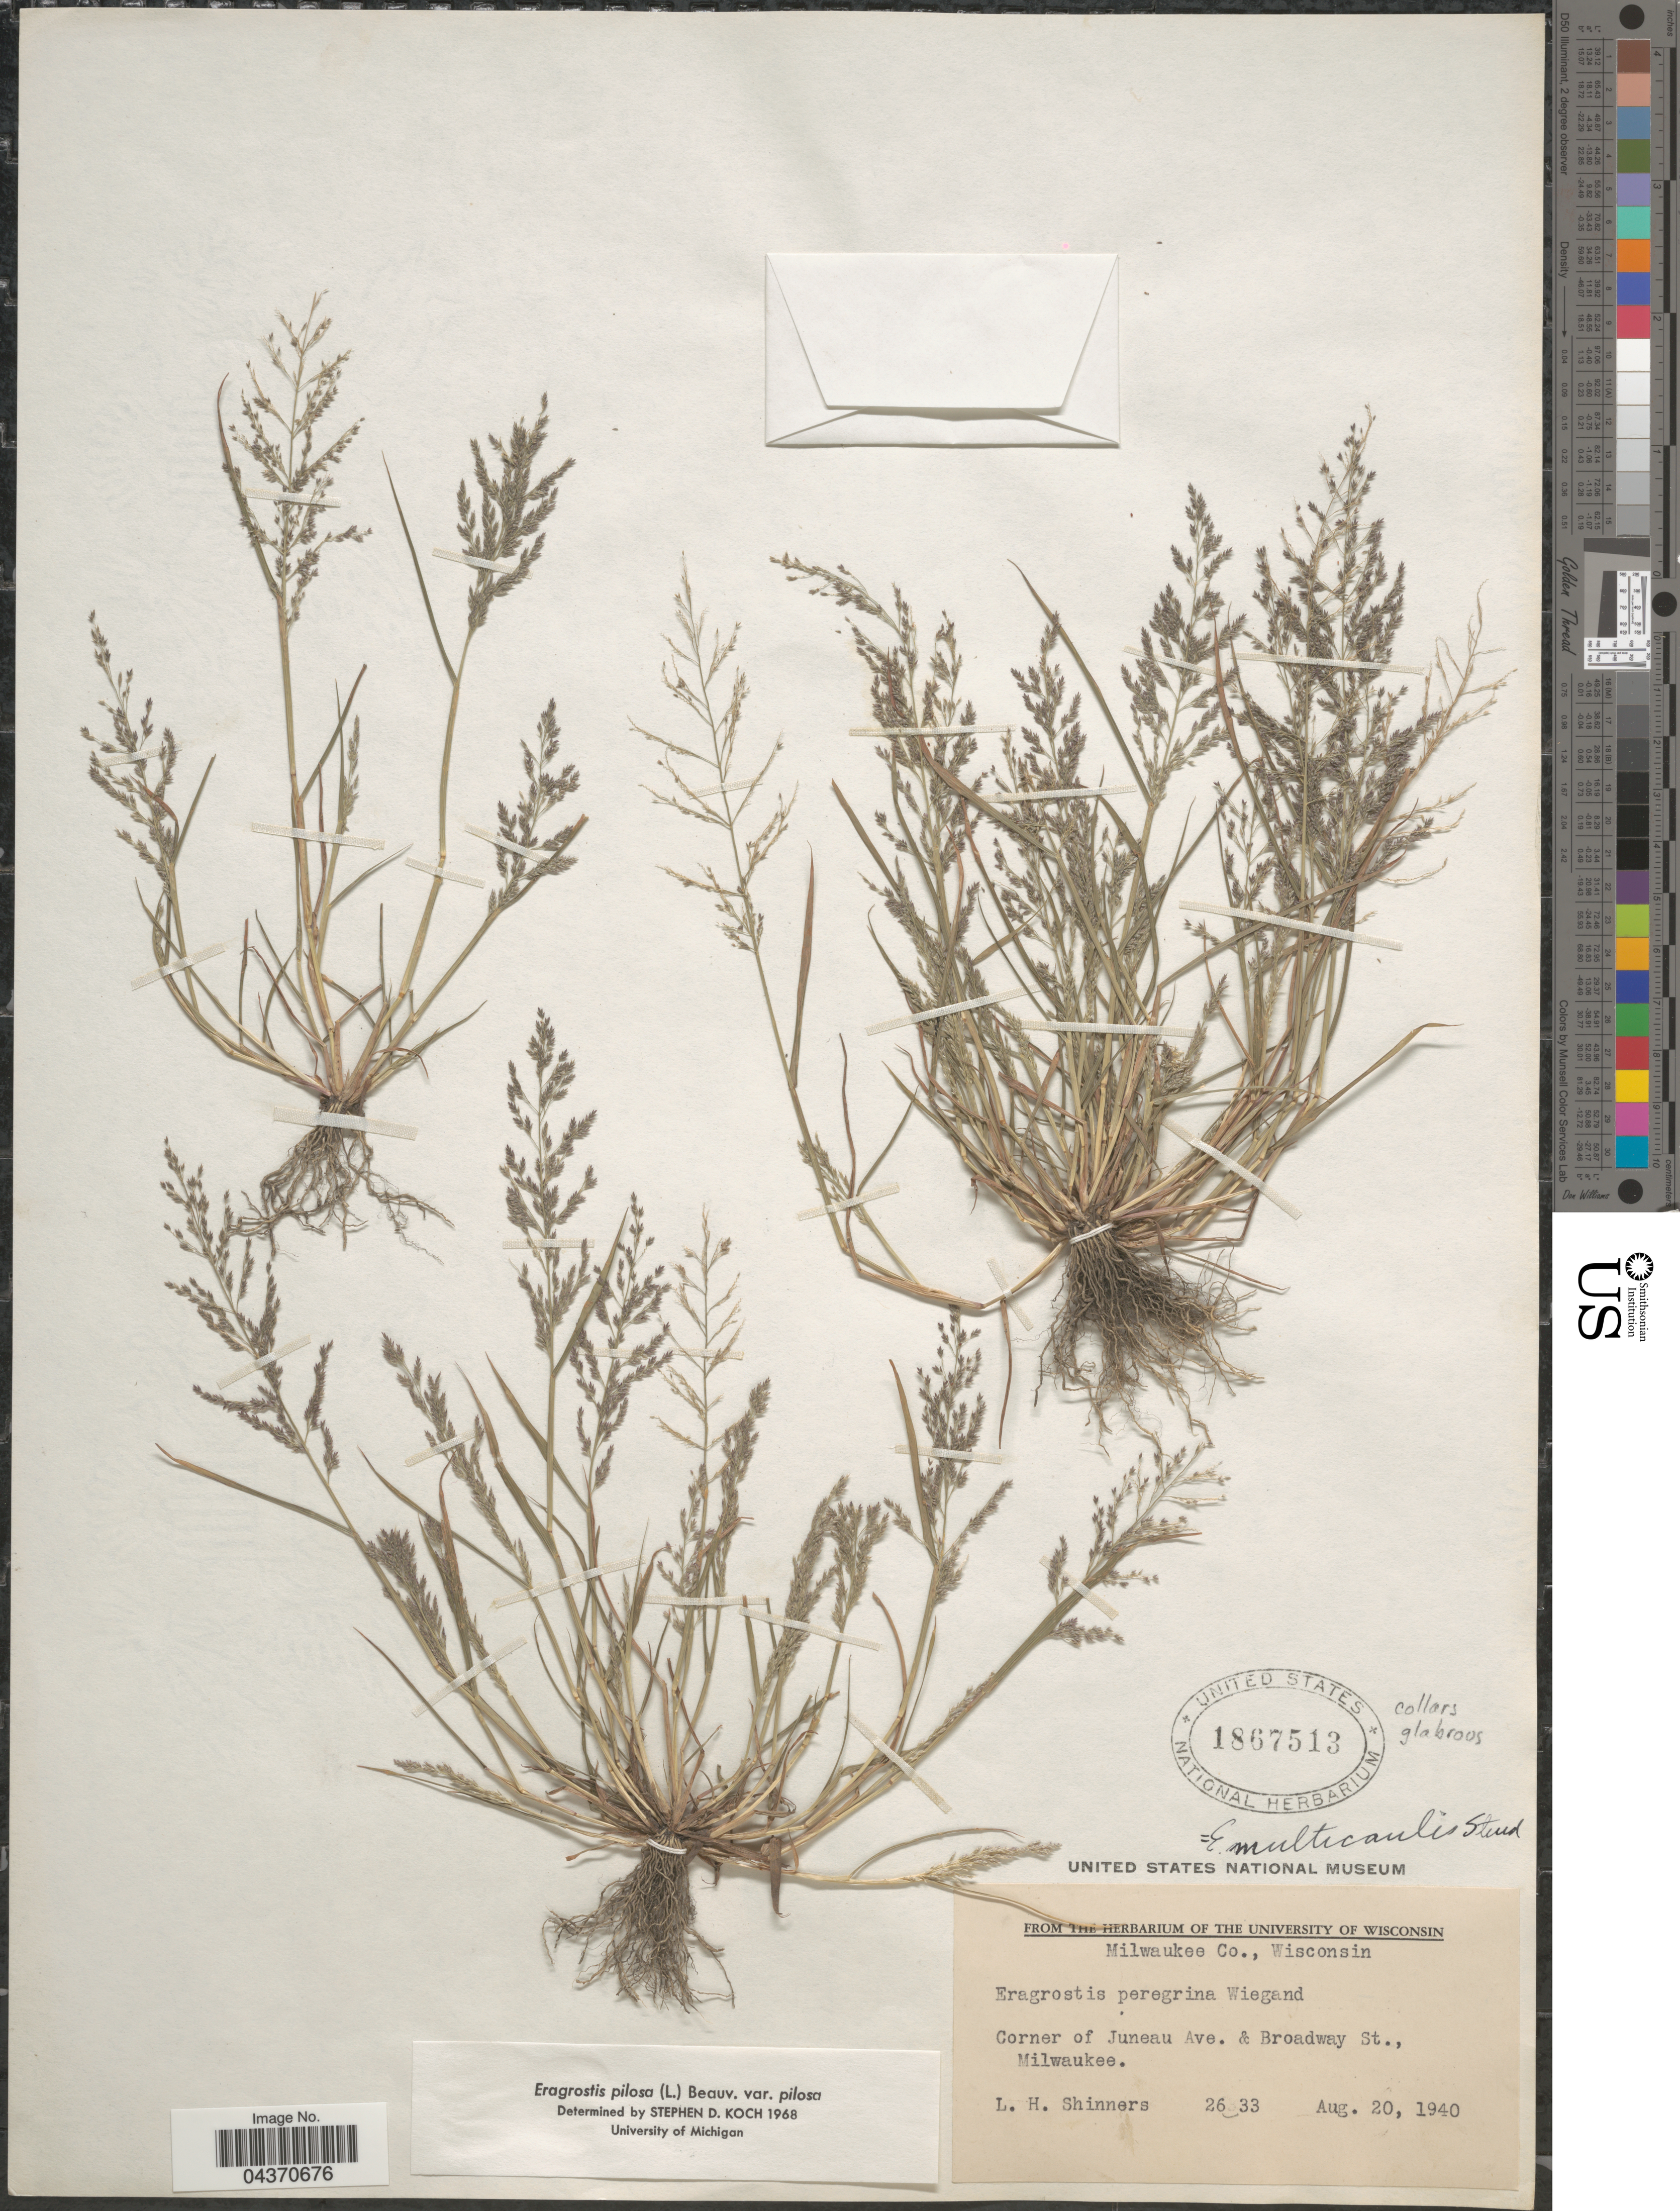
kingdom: Plantae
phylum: Tracheophyta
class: Liliopsida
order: Poales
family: Poaceae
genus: Eragrostis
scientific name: Eragrostis pilosa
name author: (L.) P. Beauv.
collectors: L. H. Shinners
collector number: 2633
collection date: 1940-08-20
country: United States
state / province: Wisconsin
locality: Milwaukee Co. Corner of Juneau Ave. & Broadway St., Milwaukee.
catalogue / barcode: US 1867513